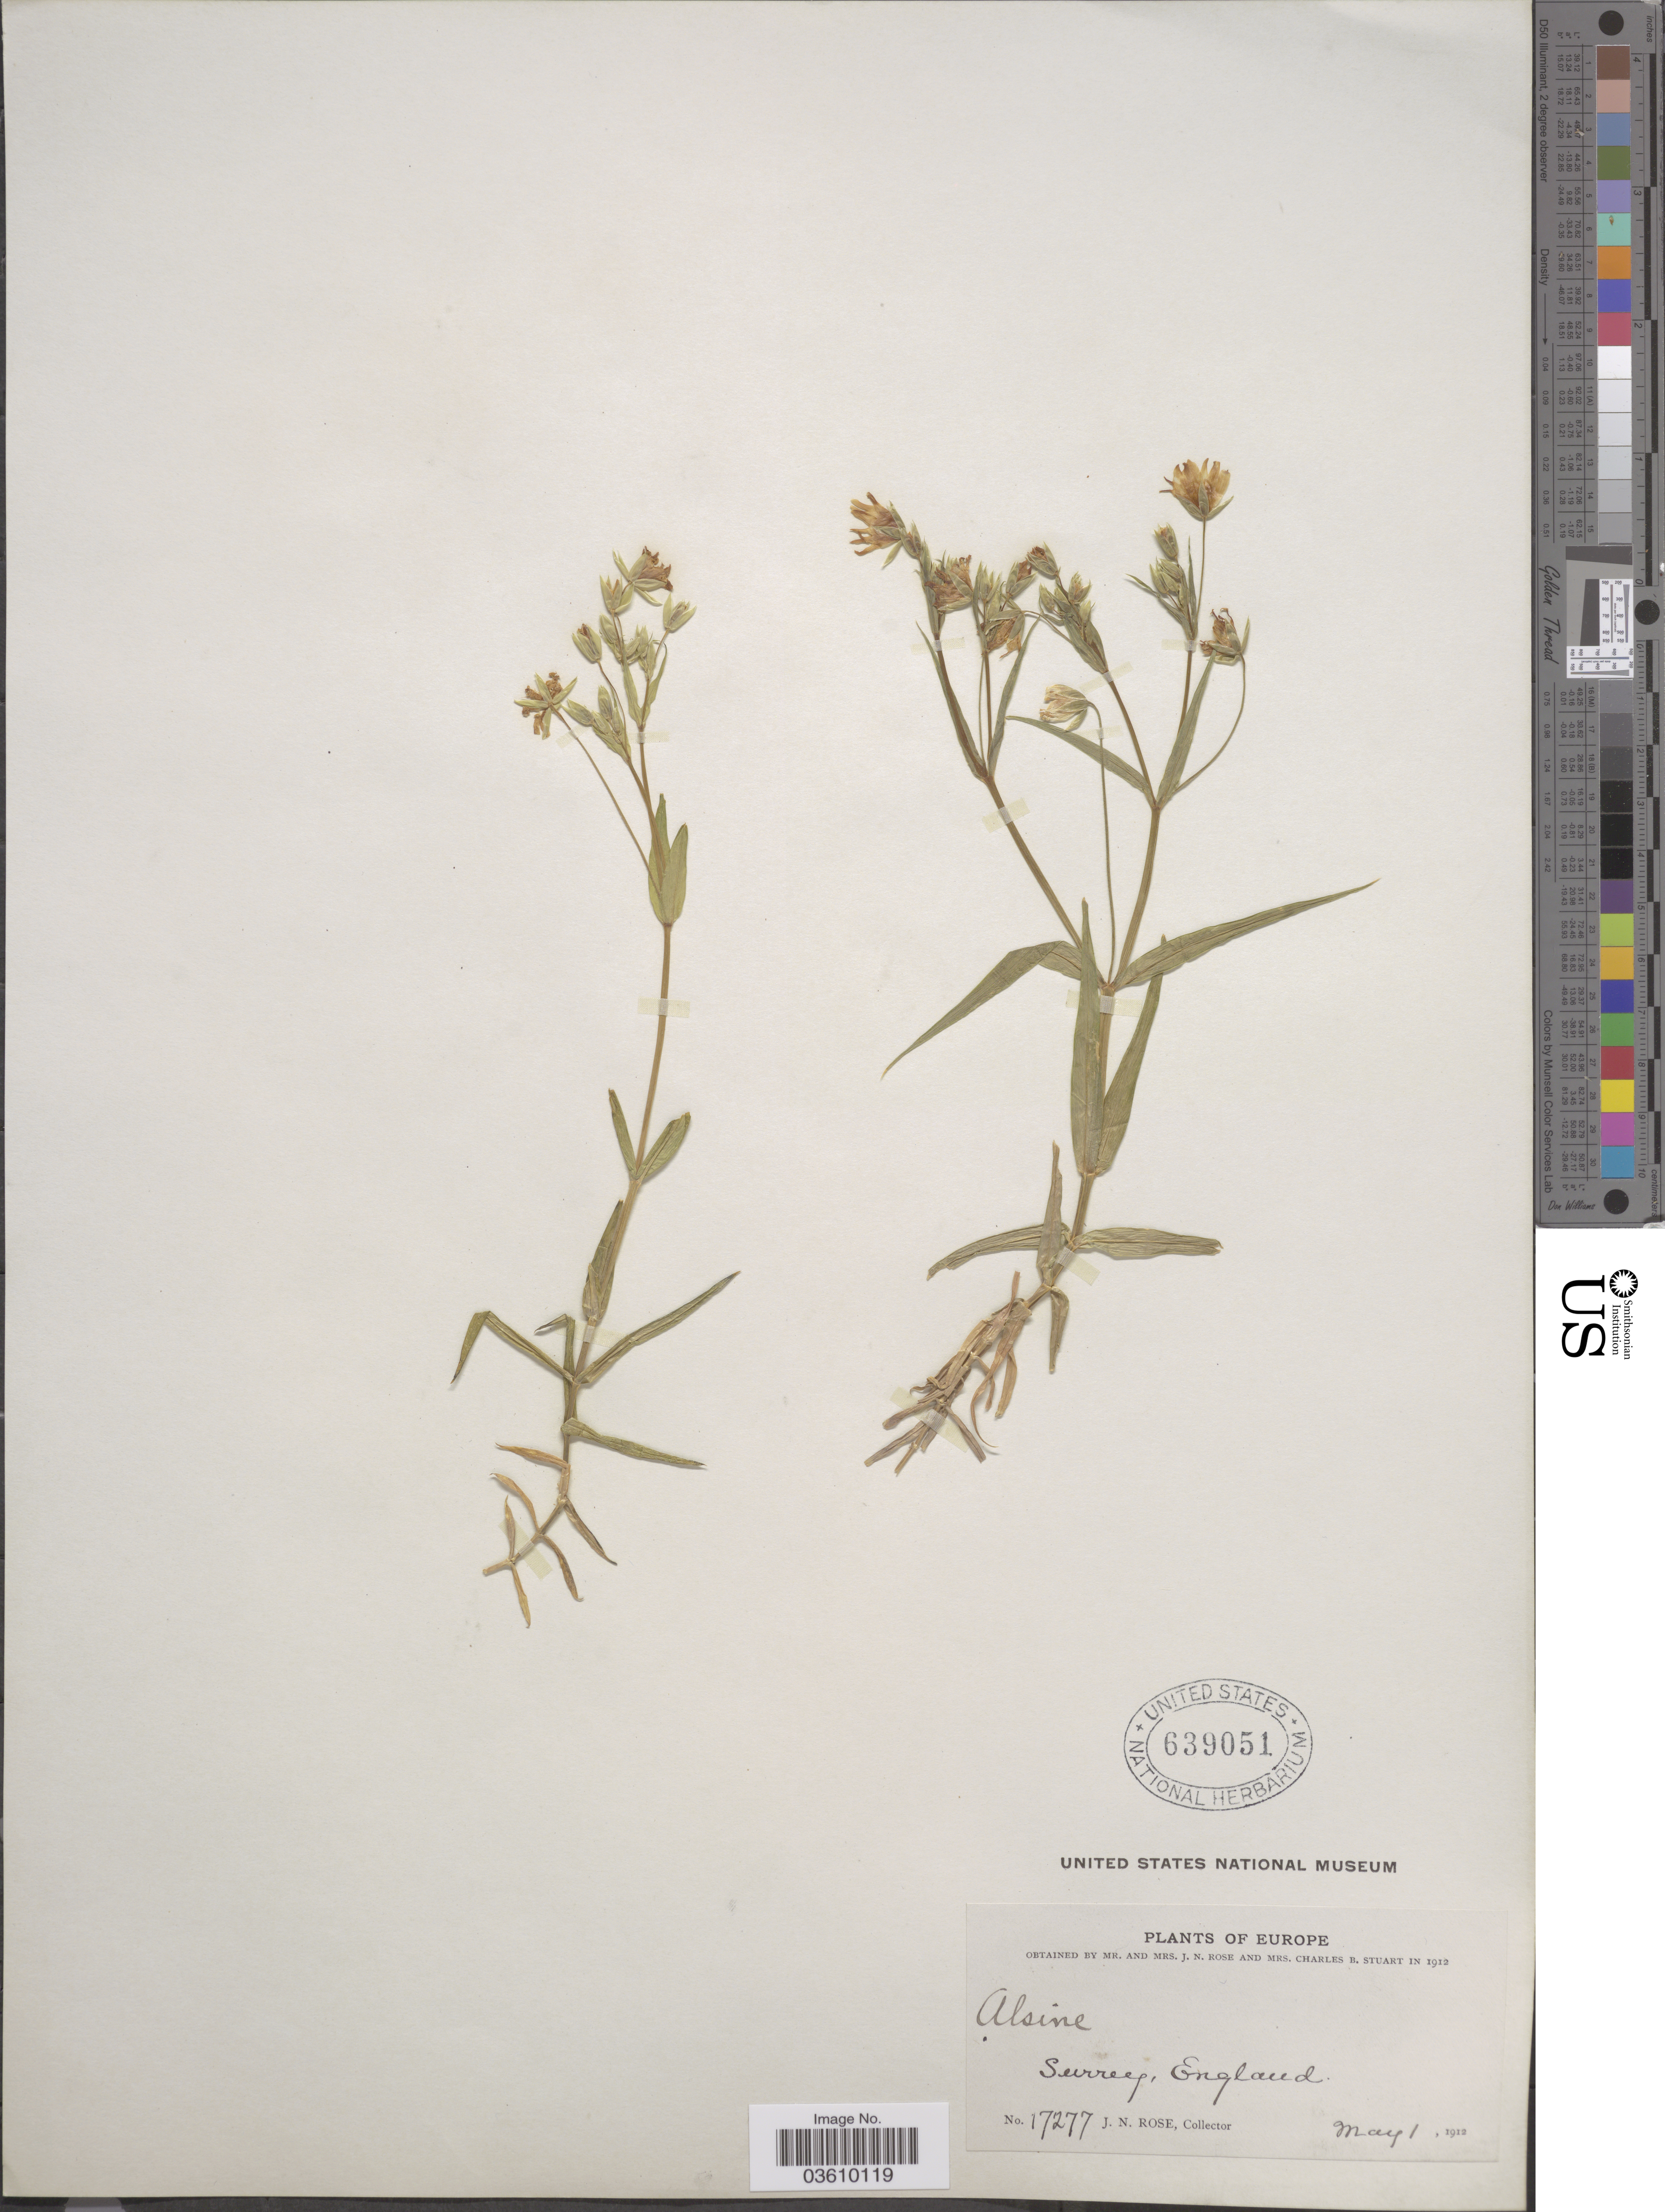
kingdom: Plantae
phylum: Tracheophyta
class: Magnoliopsida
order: Caryophyllales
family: Caryophyllaceae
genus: Stellaria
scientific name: Stellaria sp.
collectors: J. N. Rose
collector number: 17277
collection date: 1912-05-01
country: United Kingdom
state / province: England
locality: Surrey.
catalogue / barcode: US 639051